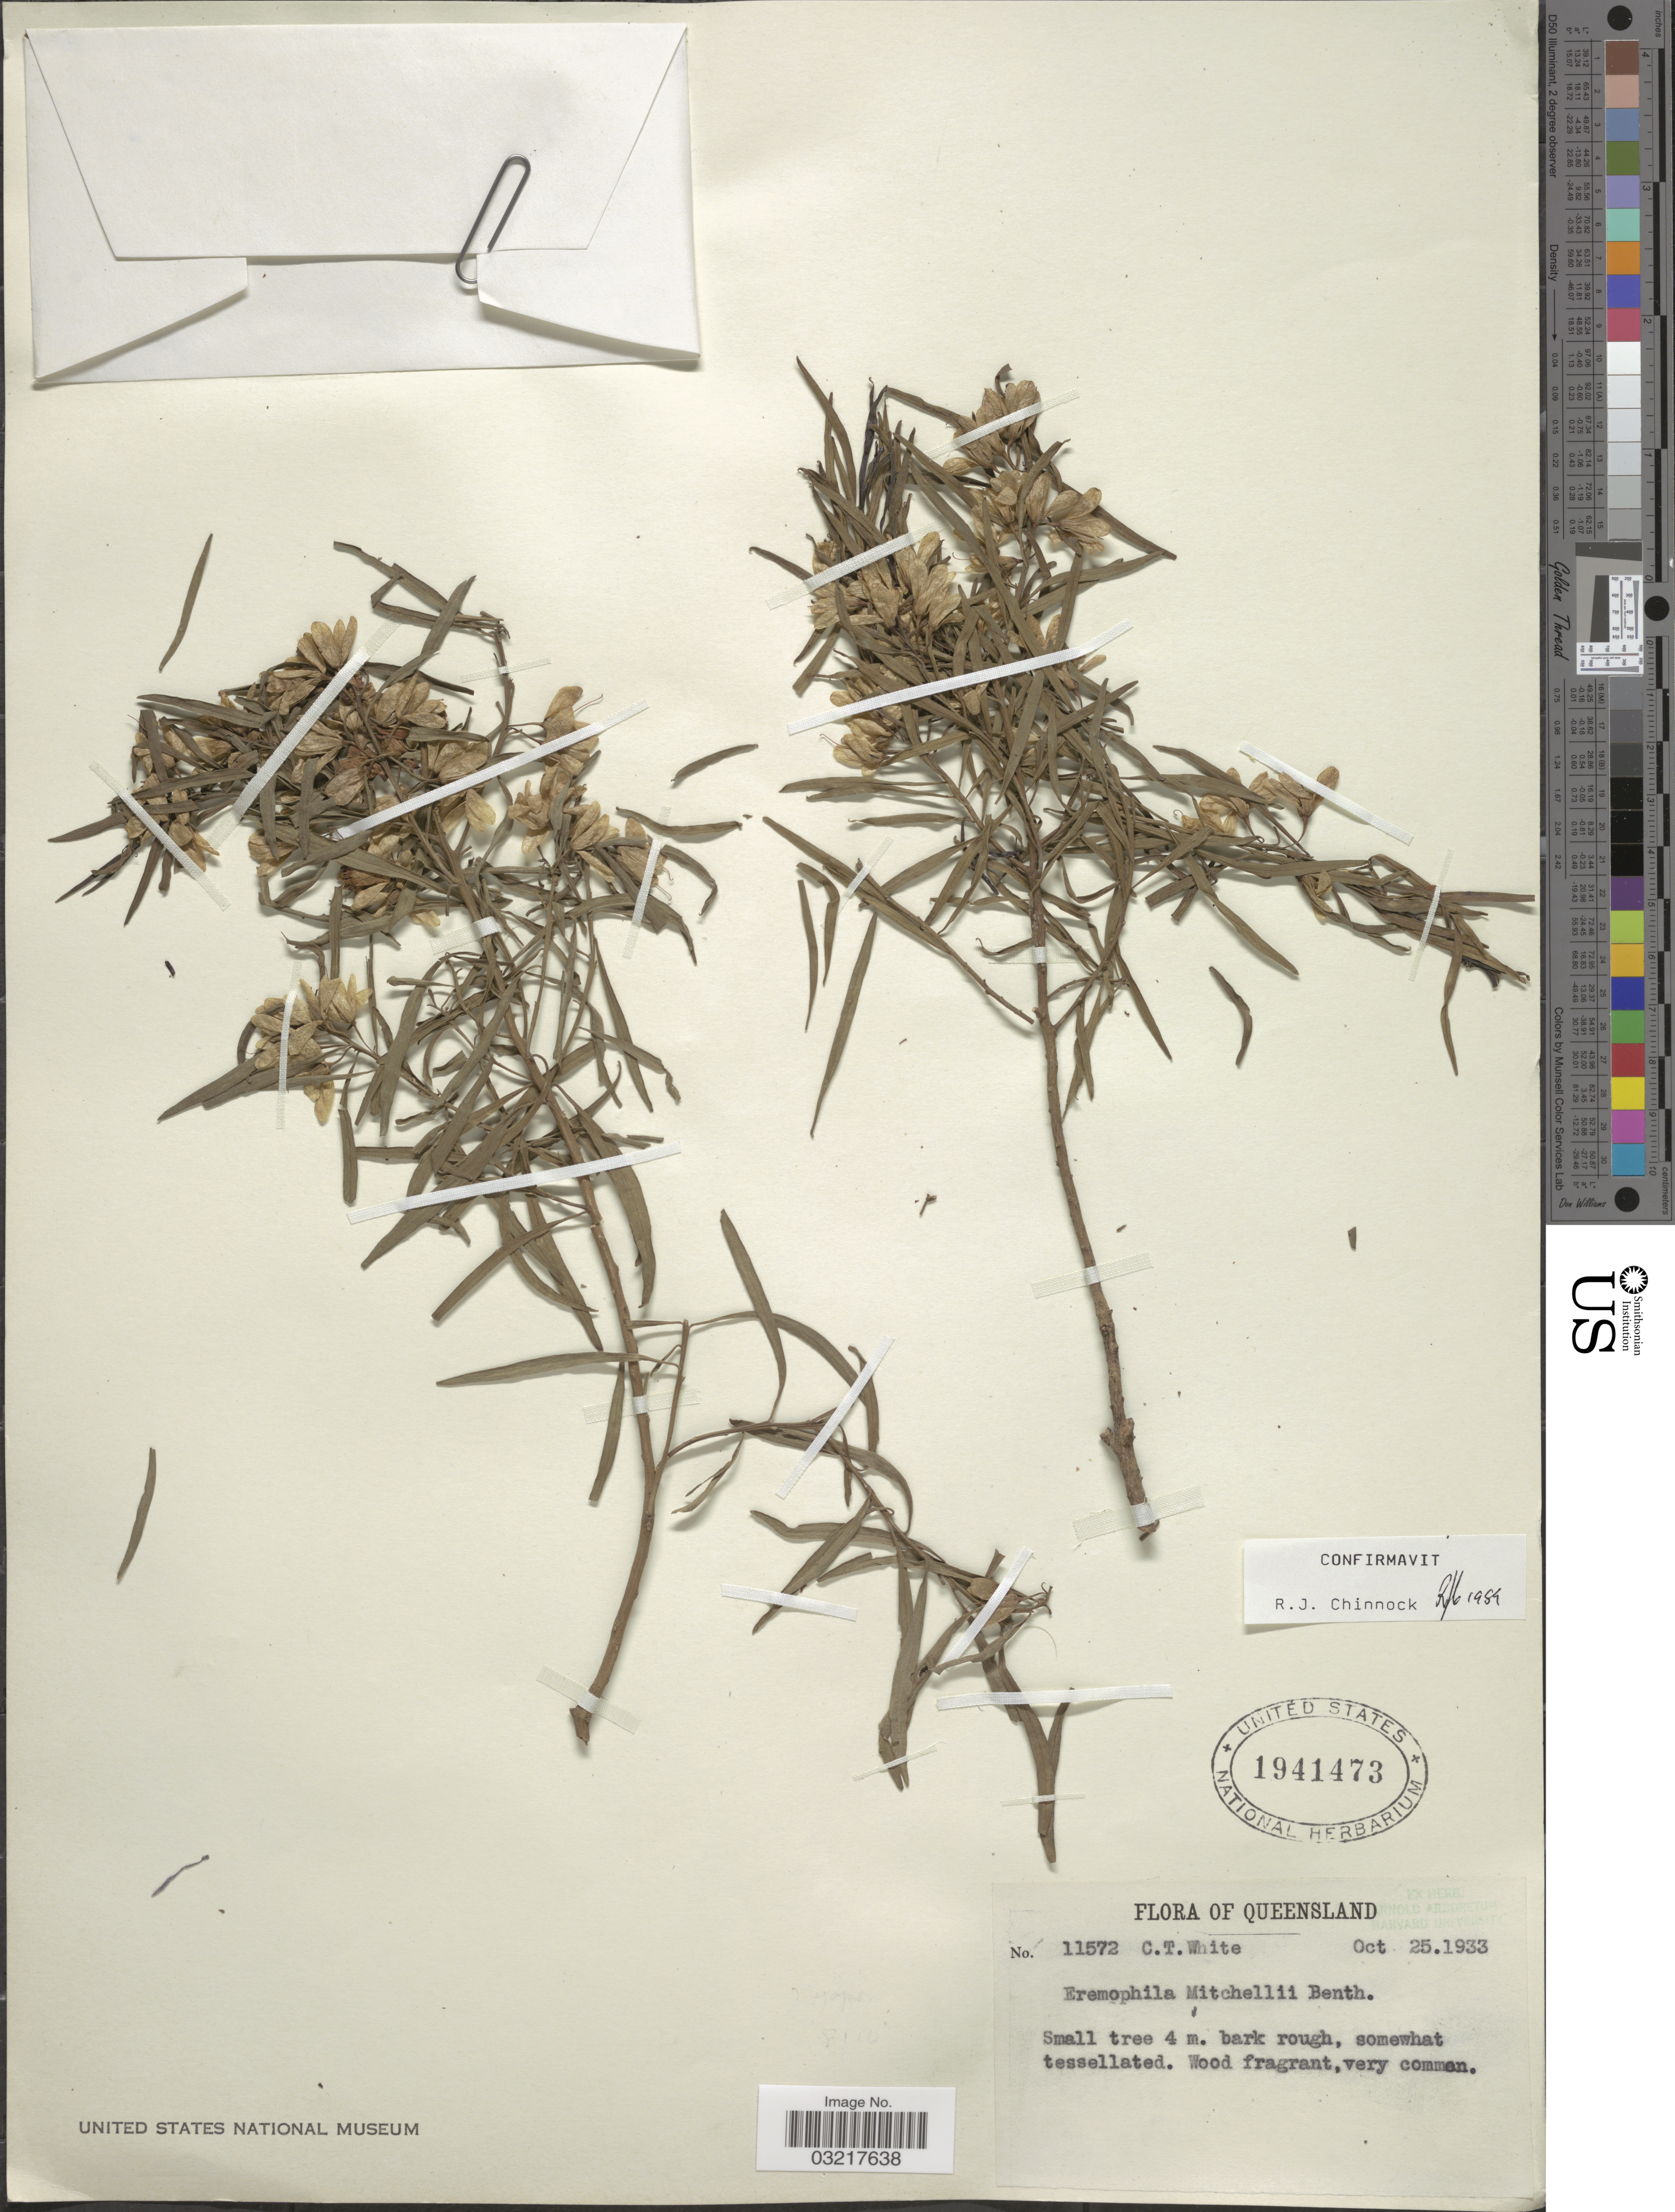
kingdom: Plantae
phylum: Tracheophyta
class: Magnoliopsida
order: Lamiales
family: Scrophulariaceae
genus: Eremophila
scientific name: Eremophila mitchellii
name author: Benth.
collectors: C. T. White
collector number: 11572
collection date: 1933-10-25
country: Australia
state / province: Queensland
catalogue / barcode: US 1941473